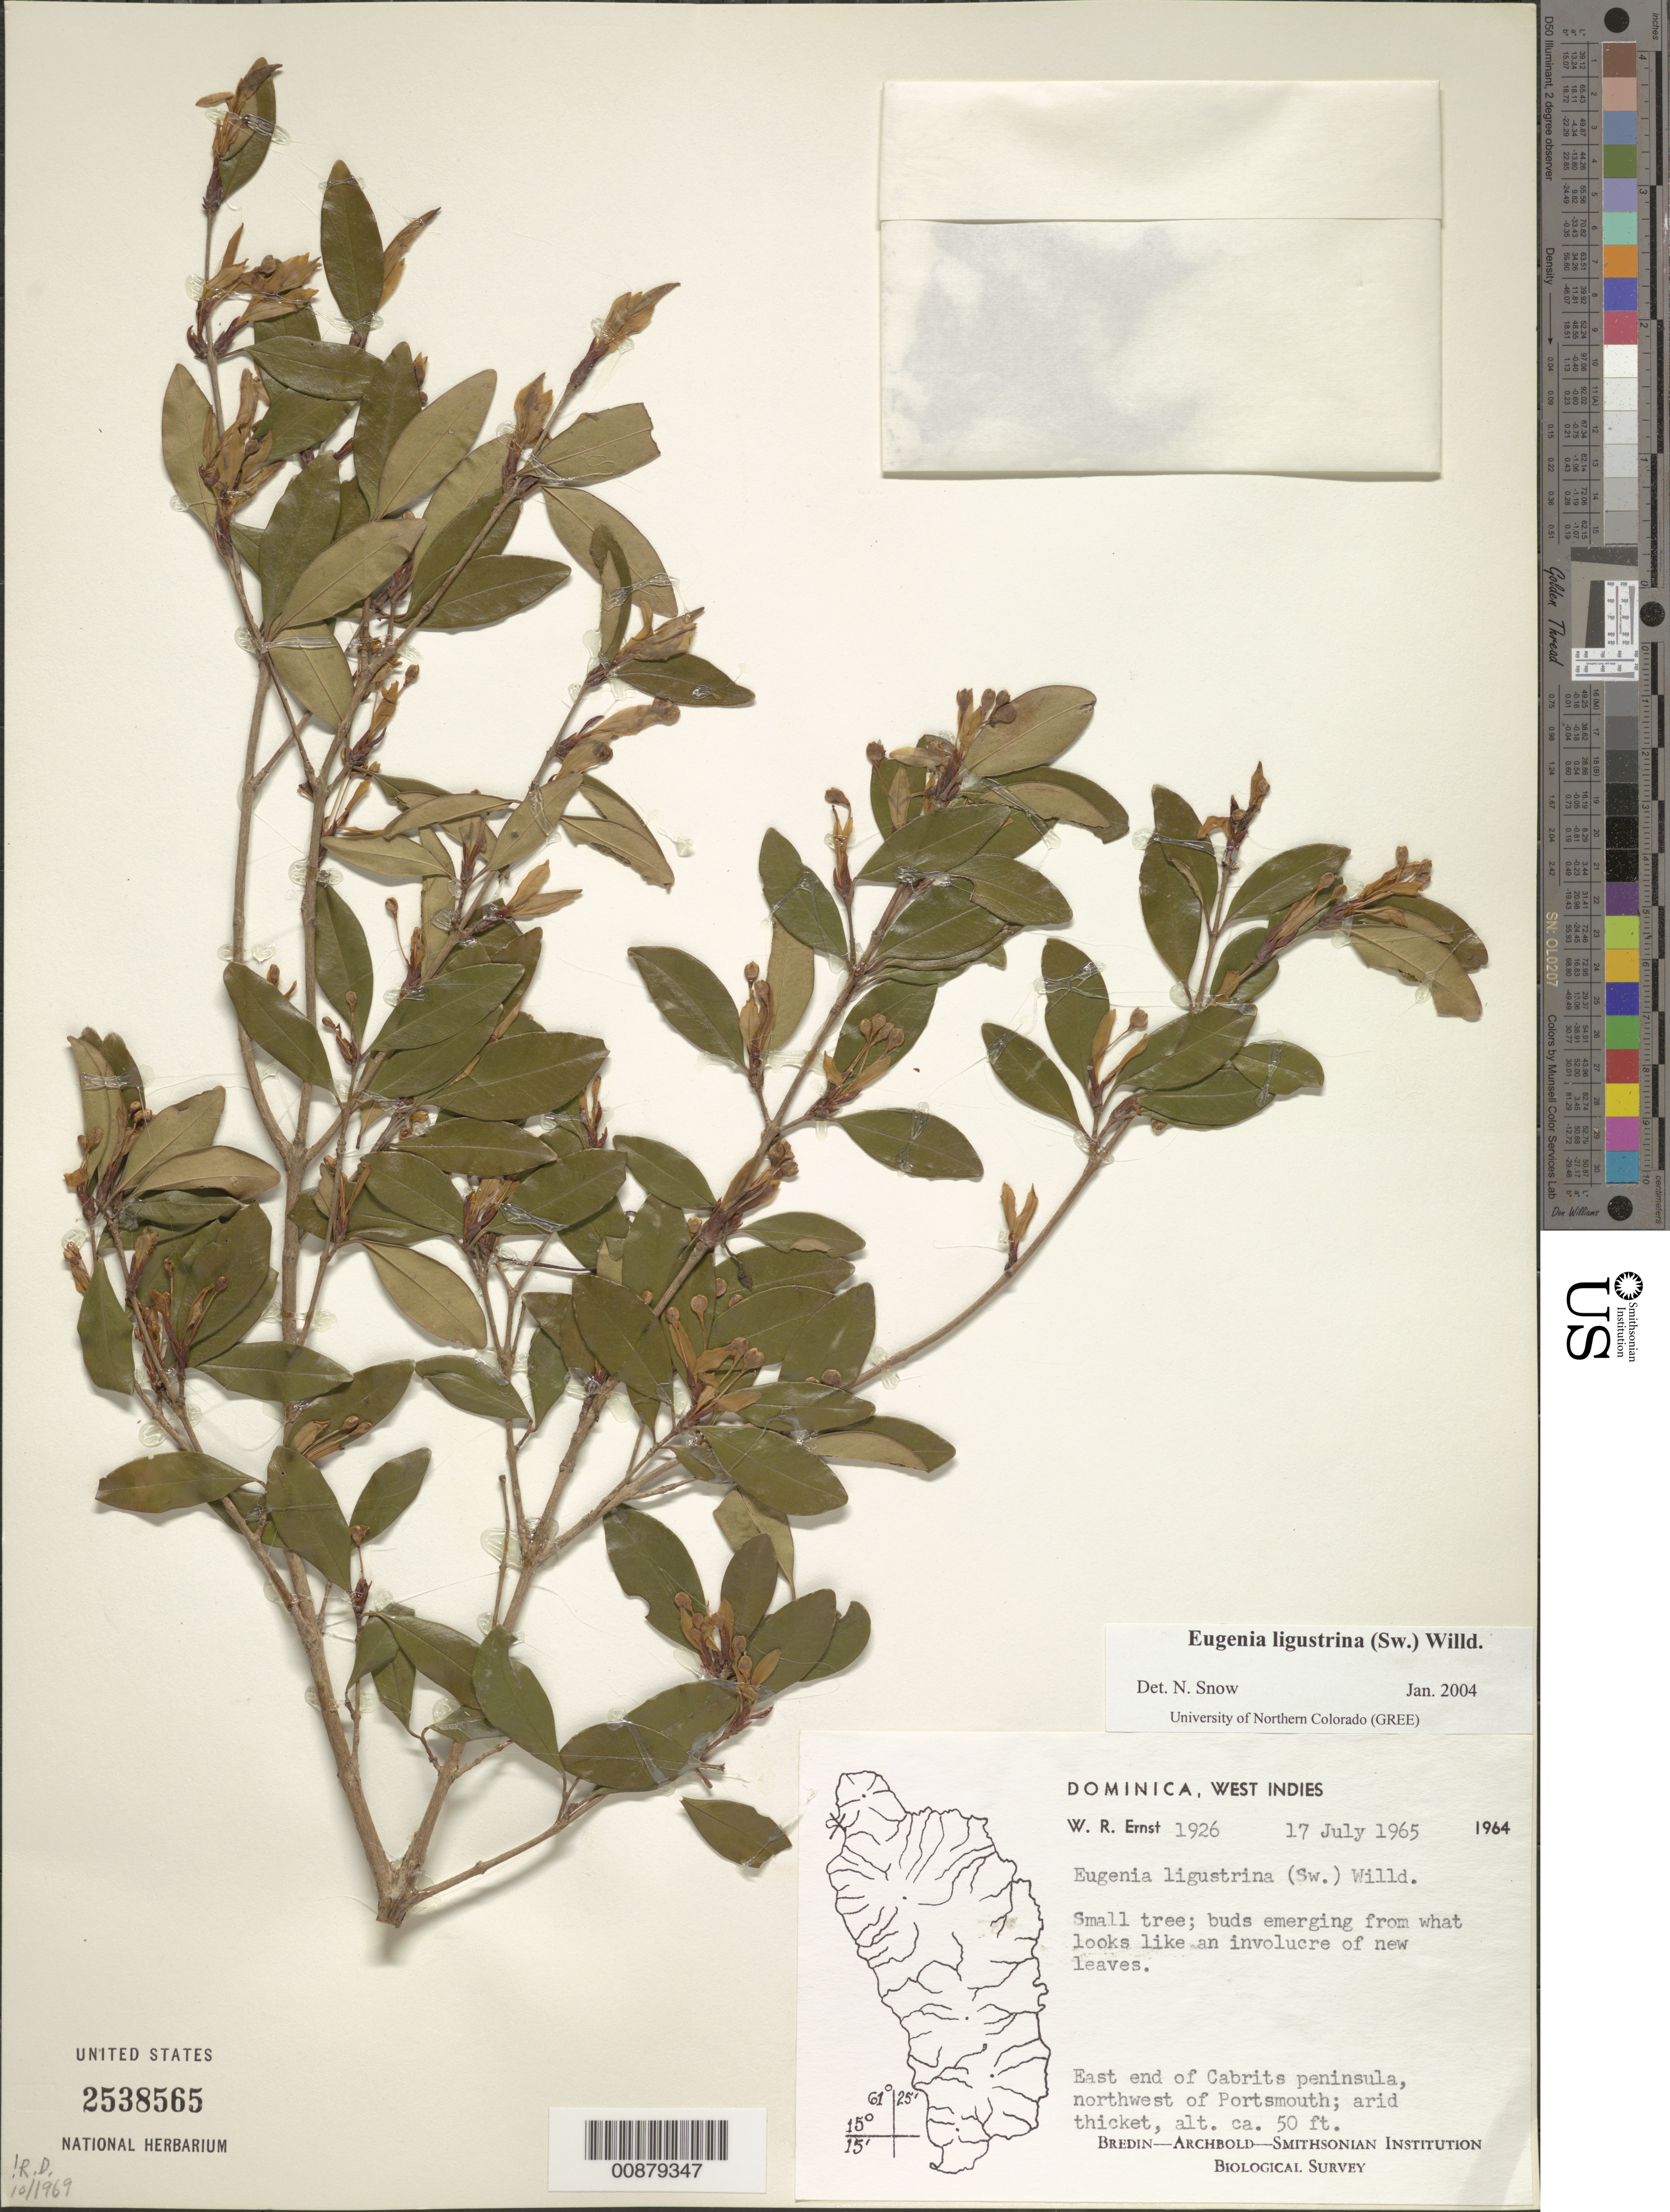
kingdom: Plantae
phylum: Tracheophyta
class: Magnoliopsida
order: Myrtales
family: Myrtaceae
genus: Eugenia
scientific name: Eugenia ligustrina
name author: (Sw.) Willd.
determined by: Snow, N. W.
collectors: W. R. Ernst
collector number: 1926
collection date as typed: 17 Jul 1965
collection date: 1965-07-17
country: Dominica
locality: East end of Cabrits peninsula, NW of Portsmouth.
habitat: Arid thicket.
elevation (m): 15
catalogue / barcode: US 2538565